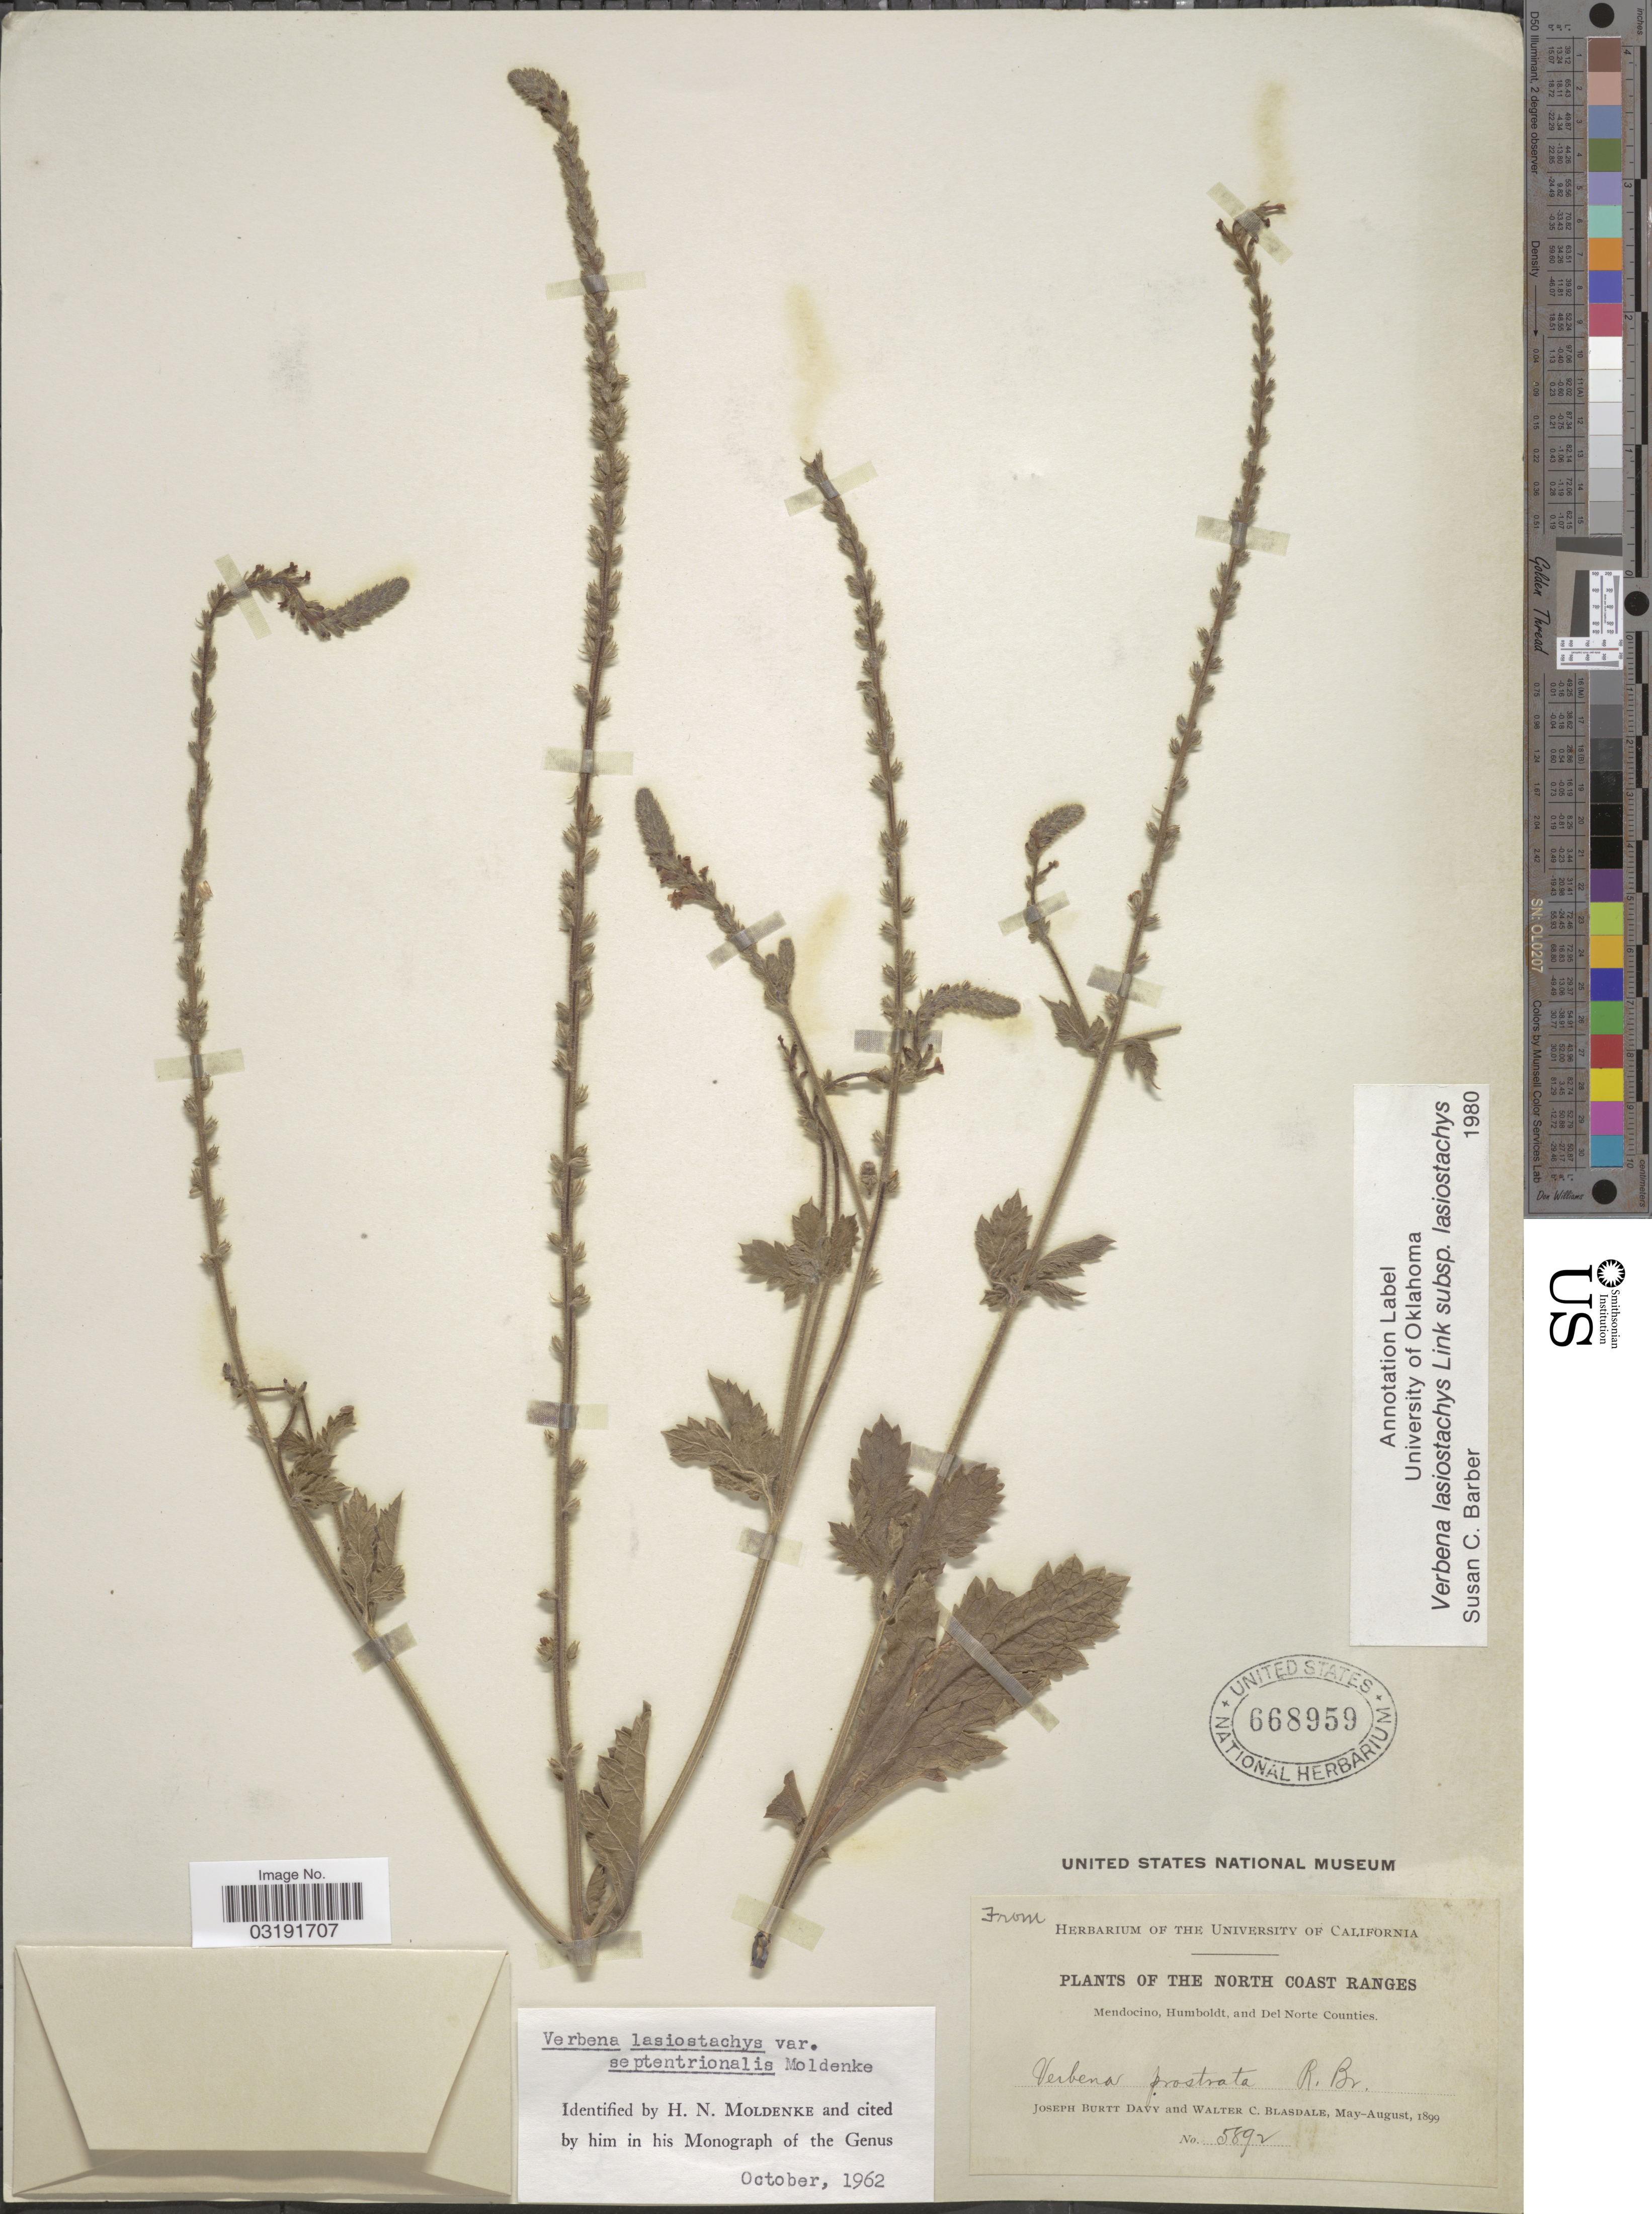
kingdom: Plantae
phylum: Tracheophyta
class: Magnoliopsida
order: Lamiales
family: Verbenaceae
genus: Verbena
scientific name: Verbena lasiostachys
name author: Link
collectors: J. Burtt Davy & W. Blasdale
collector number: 5892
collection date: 1899-05/1899-08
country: United States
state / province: California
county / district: Mendocino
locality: North Coast Ranges. Mendocino, Humboldt, and Del Norte Counties.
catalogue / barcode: US 668959